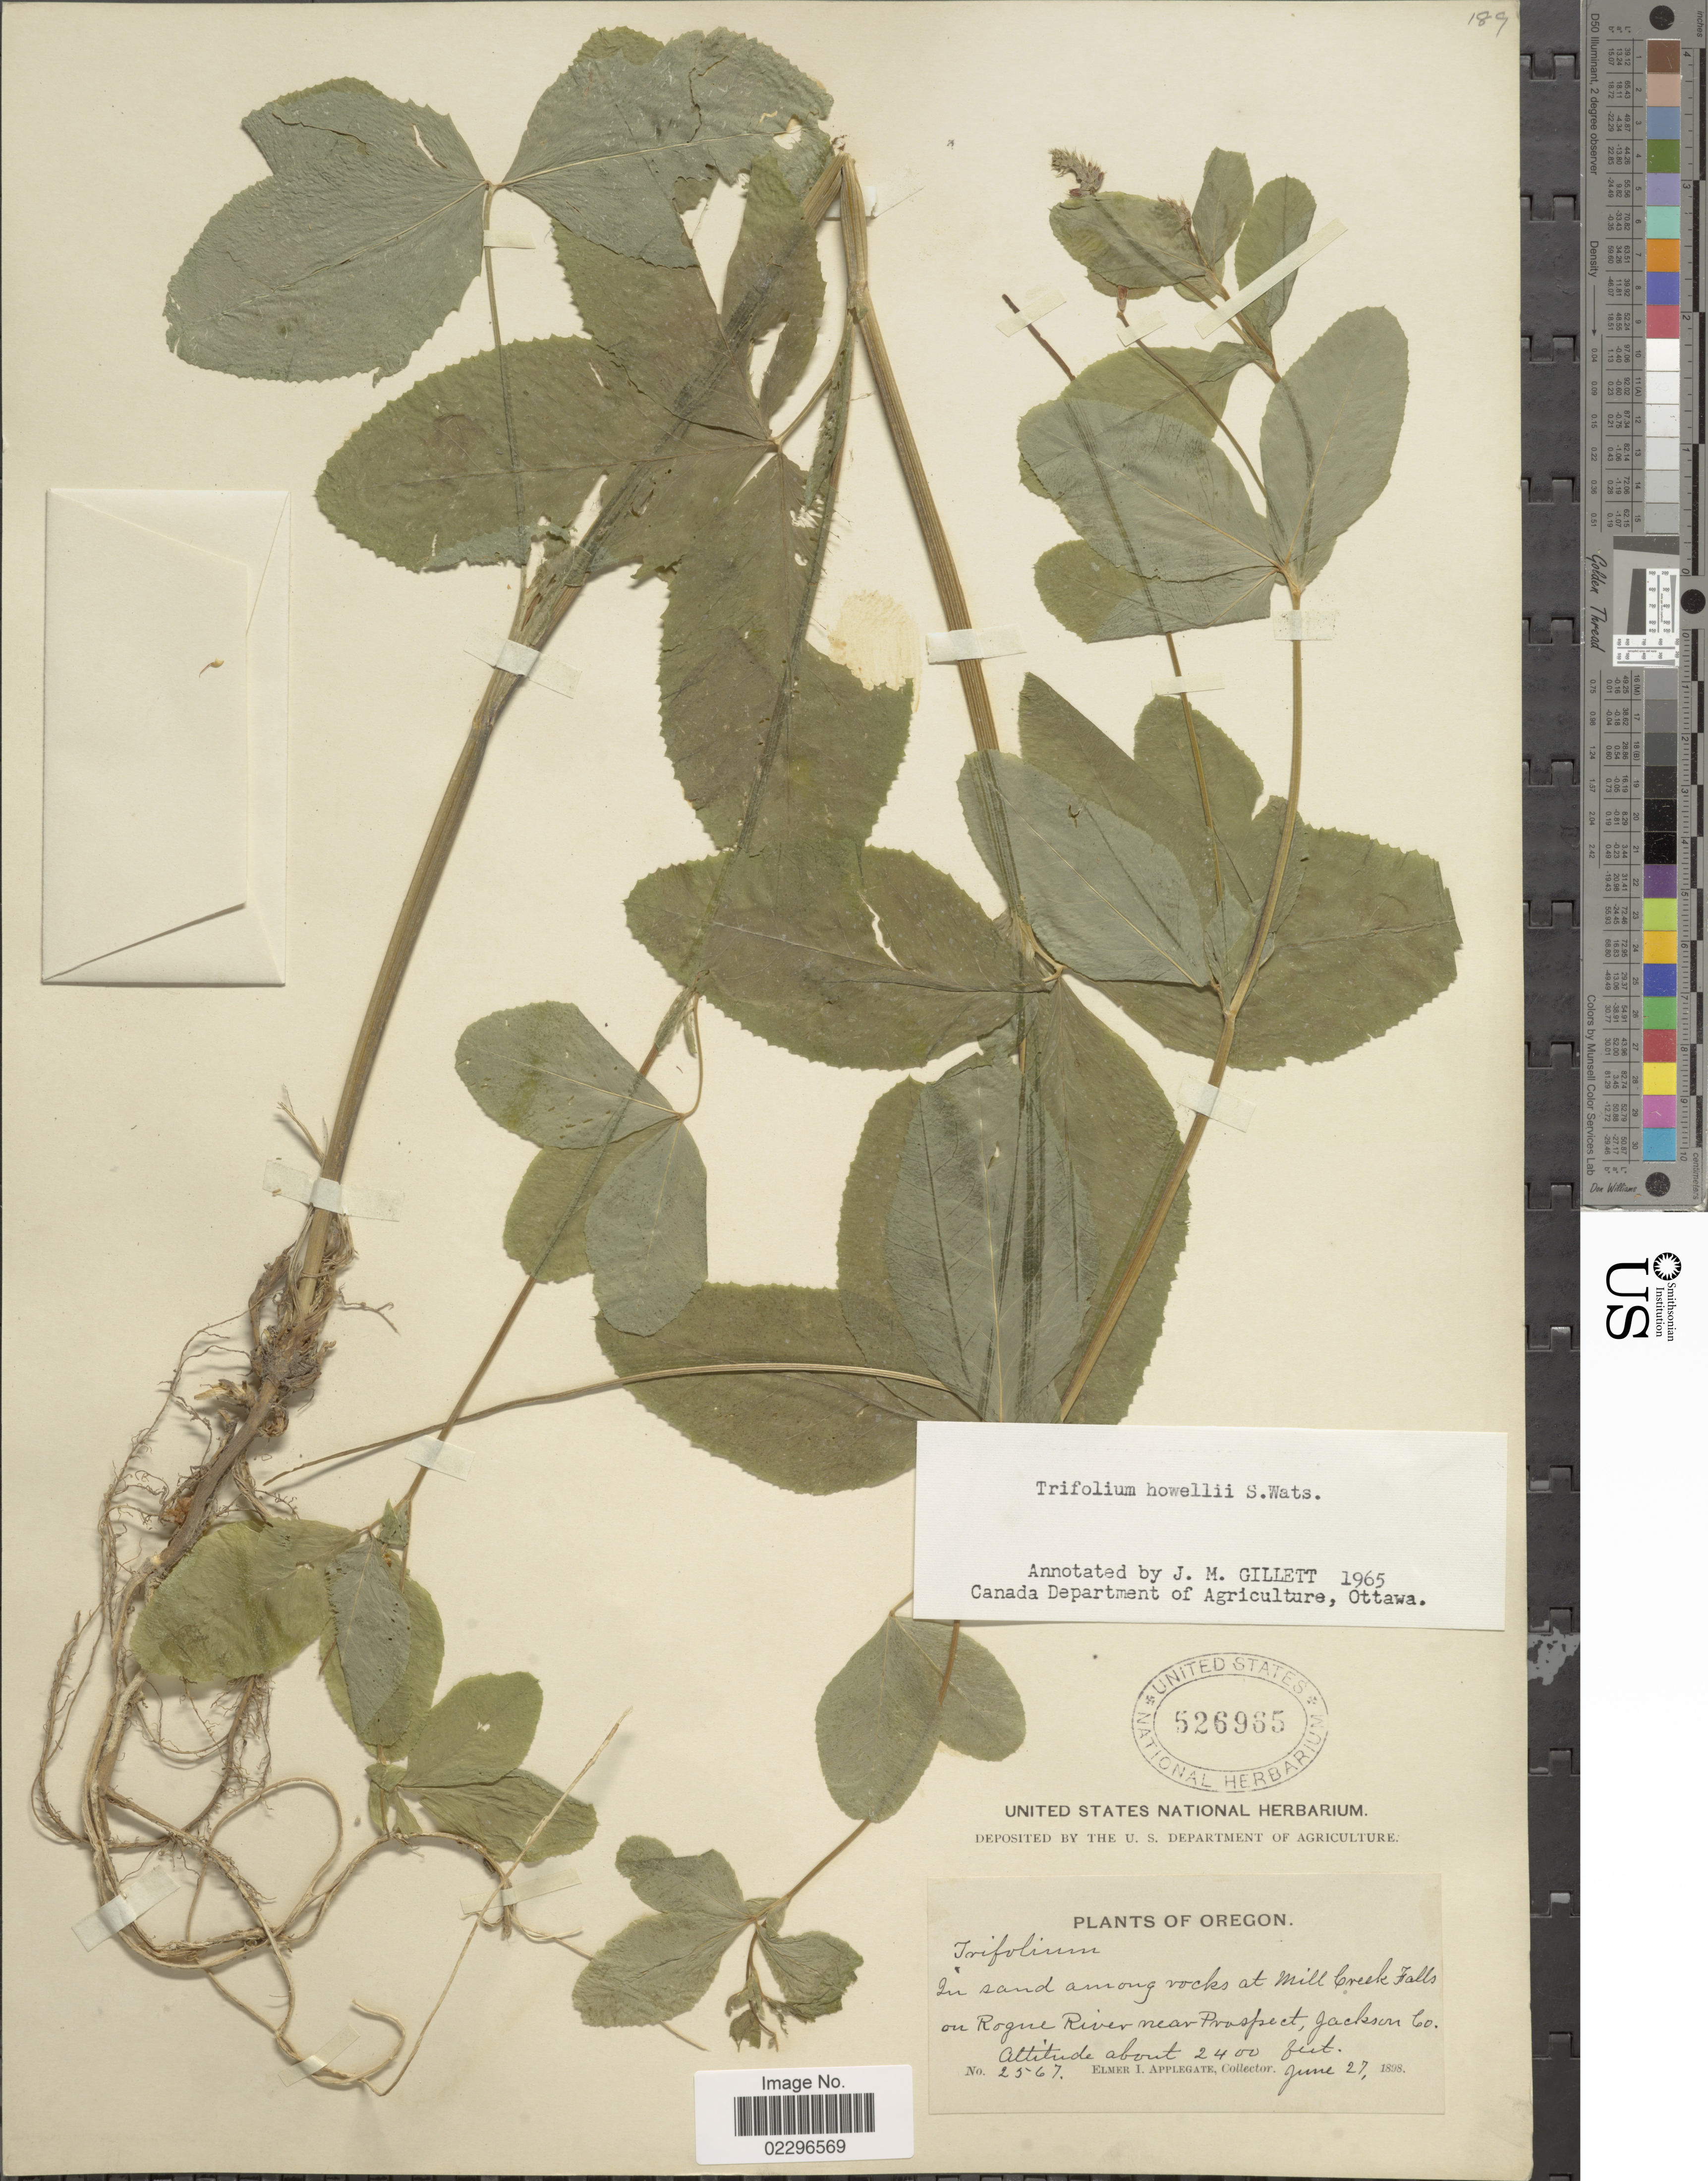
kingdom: Plantae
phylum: Tracheophyta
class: Magnoliopsida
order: Fabales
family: Fabaceae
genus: Trifolium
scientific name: Trifolium howellii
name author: S. Watson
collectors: E. I. Applegate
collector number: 2567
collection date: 1898-06-27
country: United States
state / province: Oregon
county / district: Jackson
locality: In sand among rocks at MIll Creek Falls on Rogue River near Prospect, Jackson Co.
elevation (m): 732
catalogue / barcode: US 526965